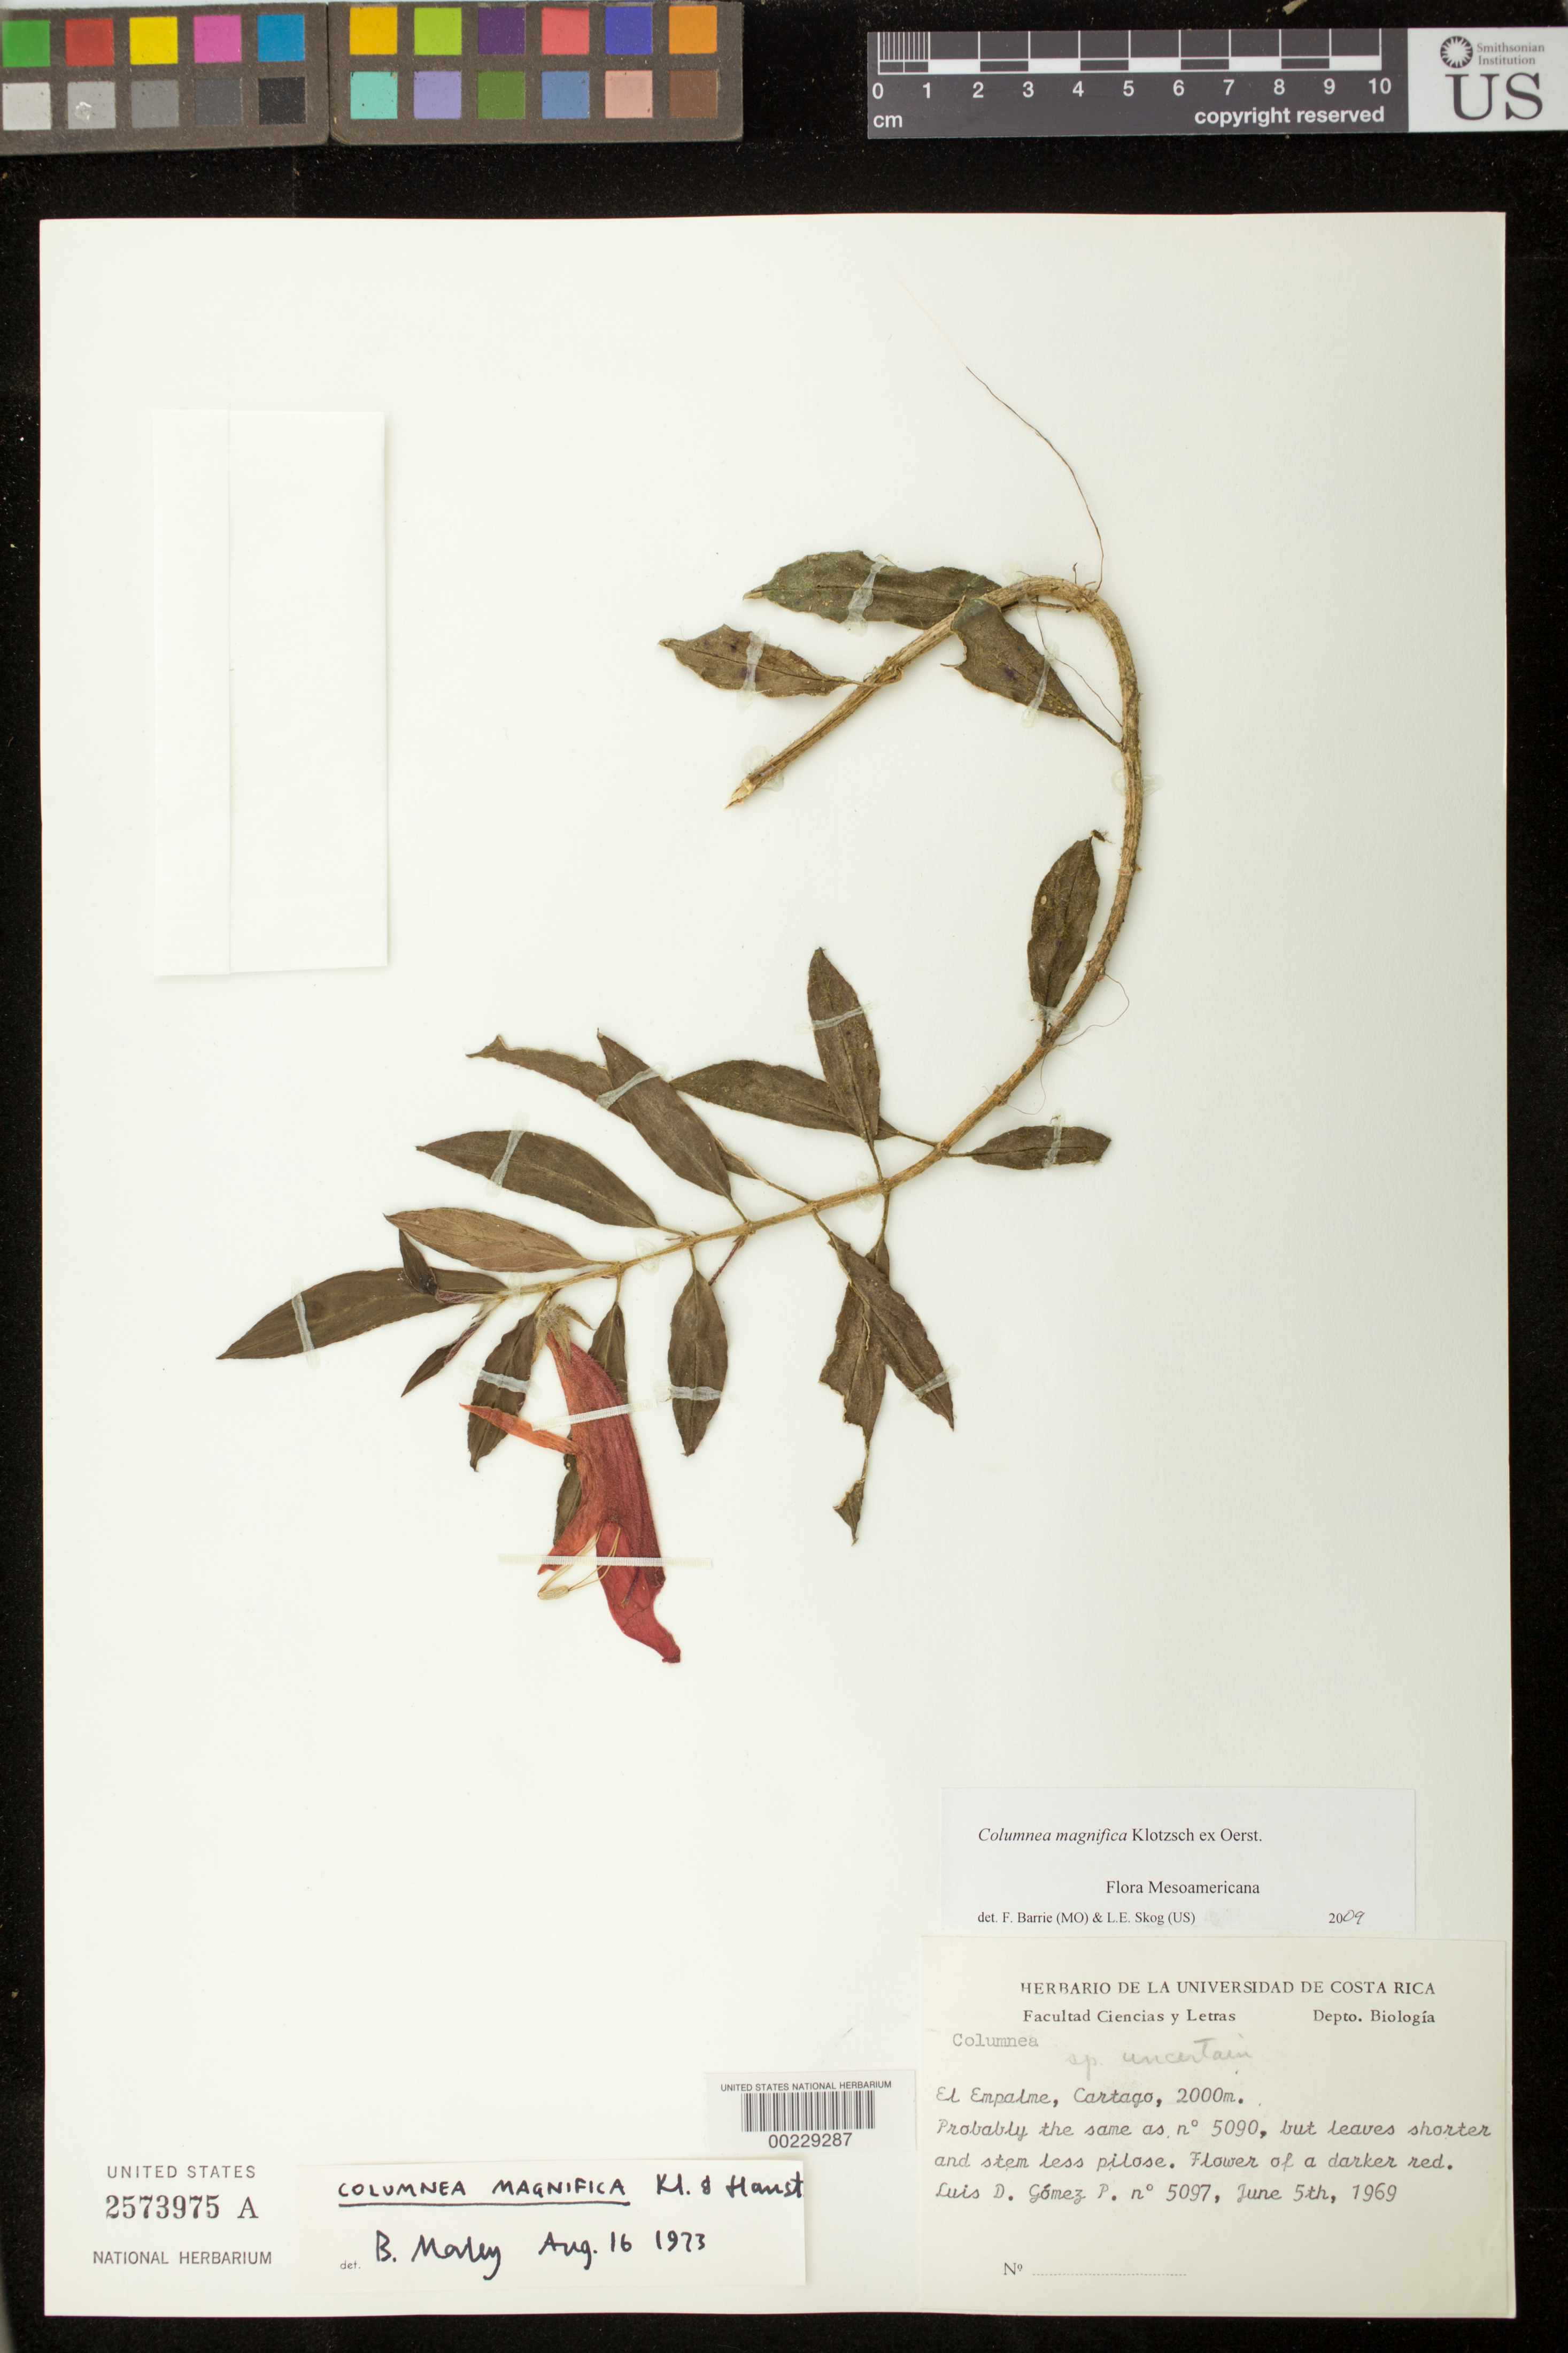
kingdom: Plantae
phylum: Tracheophyta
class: Magnoliopsida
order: Lamiales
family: Gesneriaceae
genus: Columnea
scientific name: Columnea magnifica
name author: Klotzsch ex Oerst.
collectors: L. D. Gómez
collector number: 5097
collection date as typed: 05 Jun 1969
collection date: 1969-06-05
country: Costa Rica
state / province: Cartago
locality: El Empalme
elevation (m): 2000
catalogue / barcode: US 2573975A